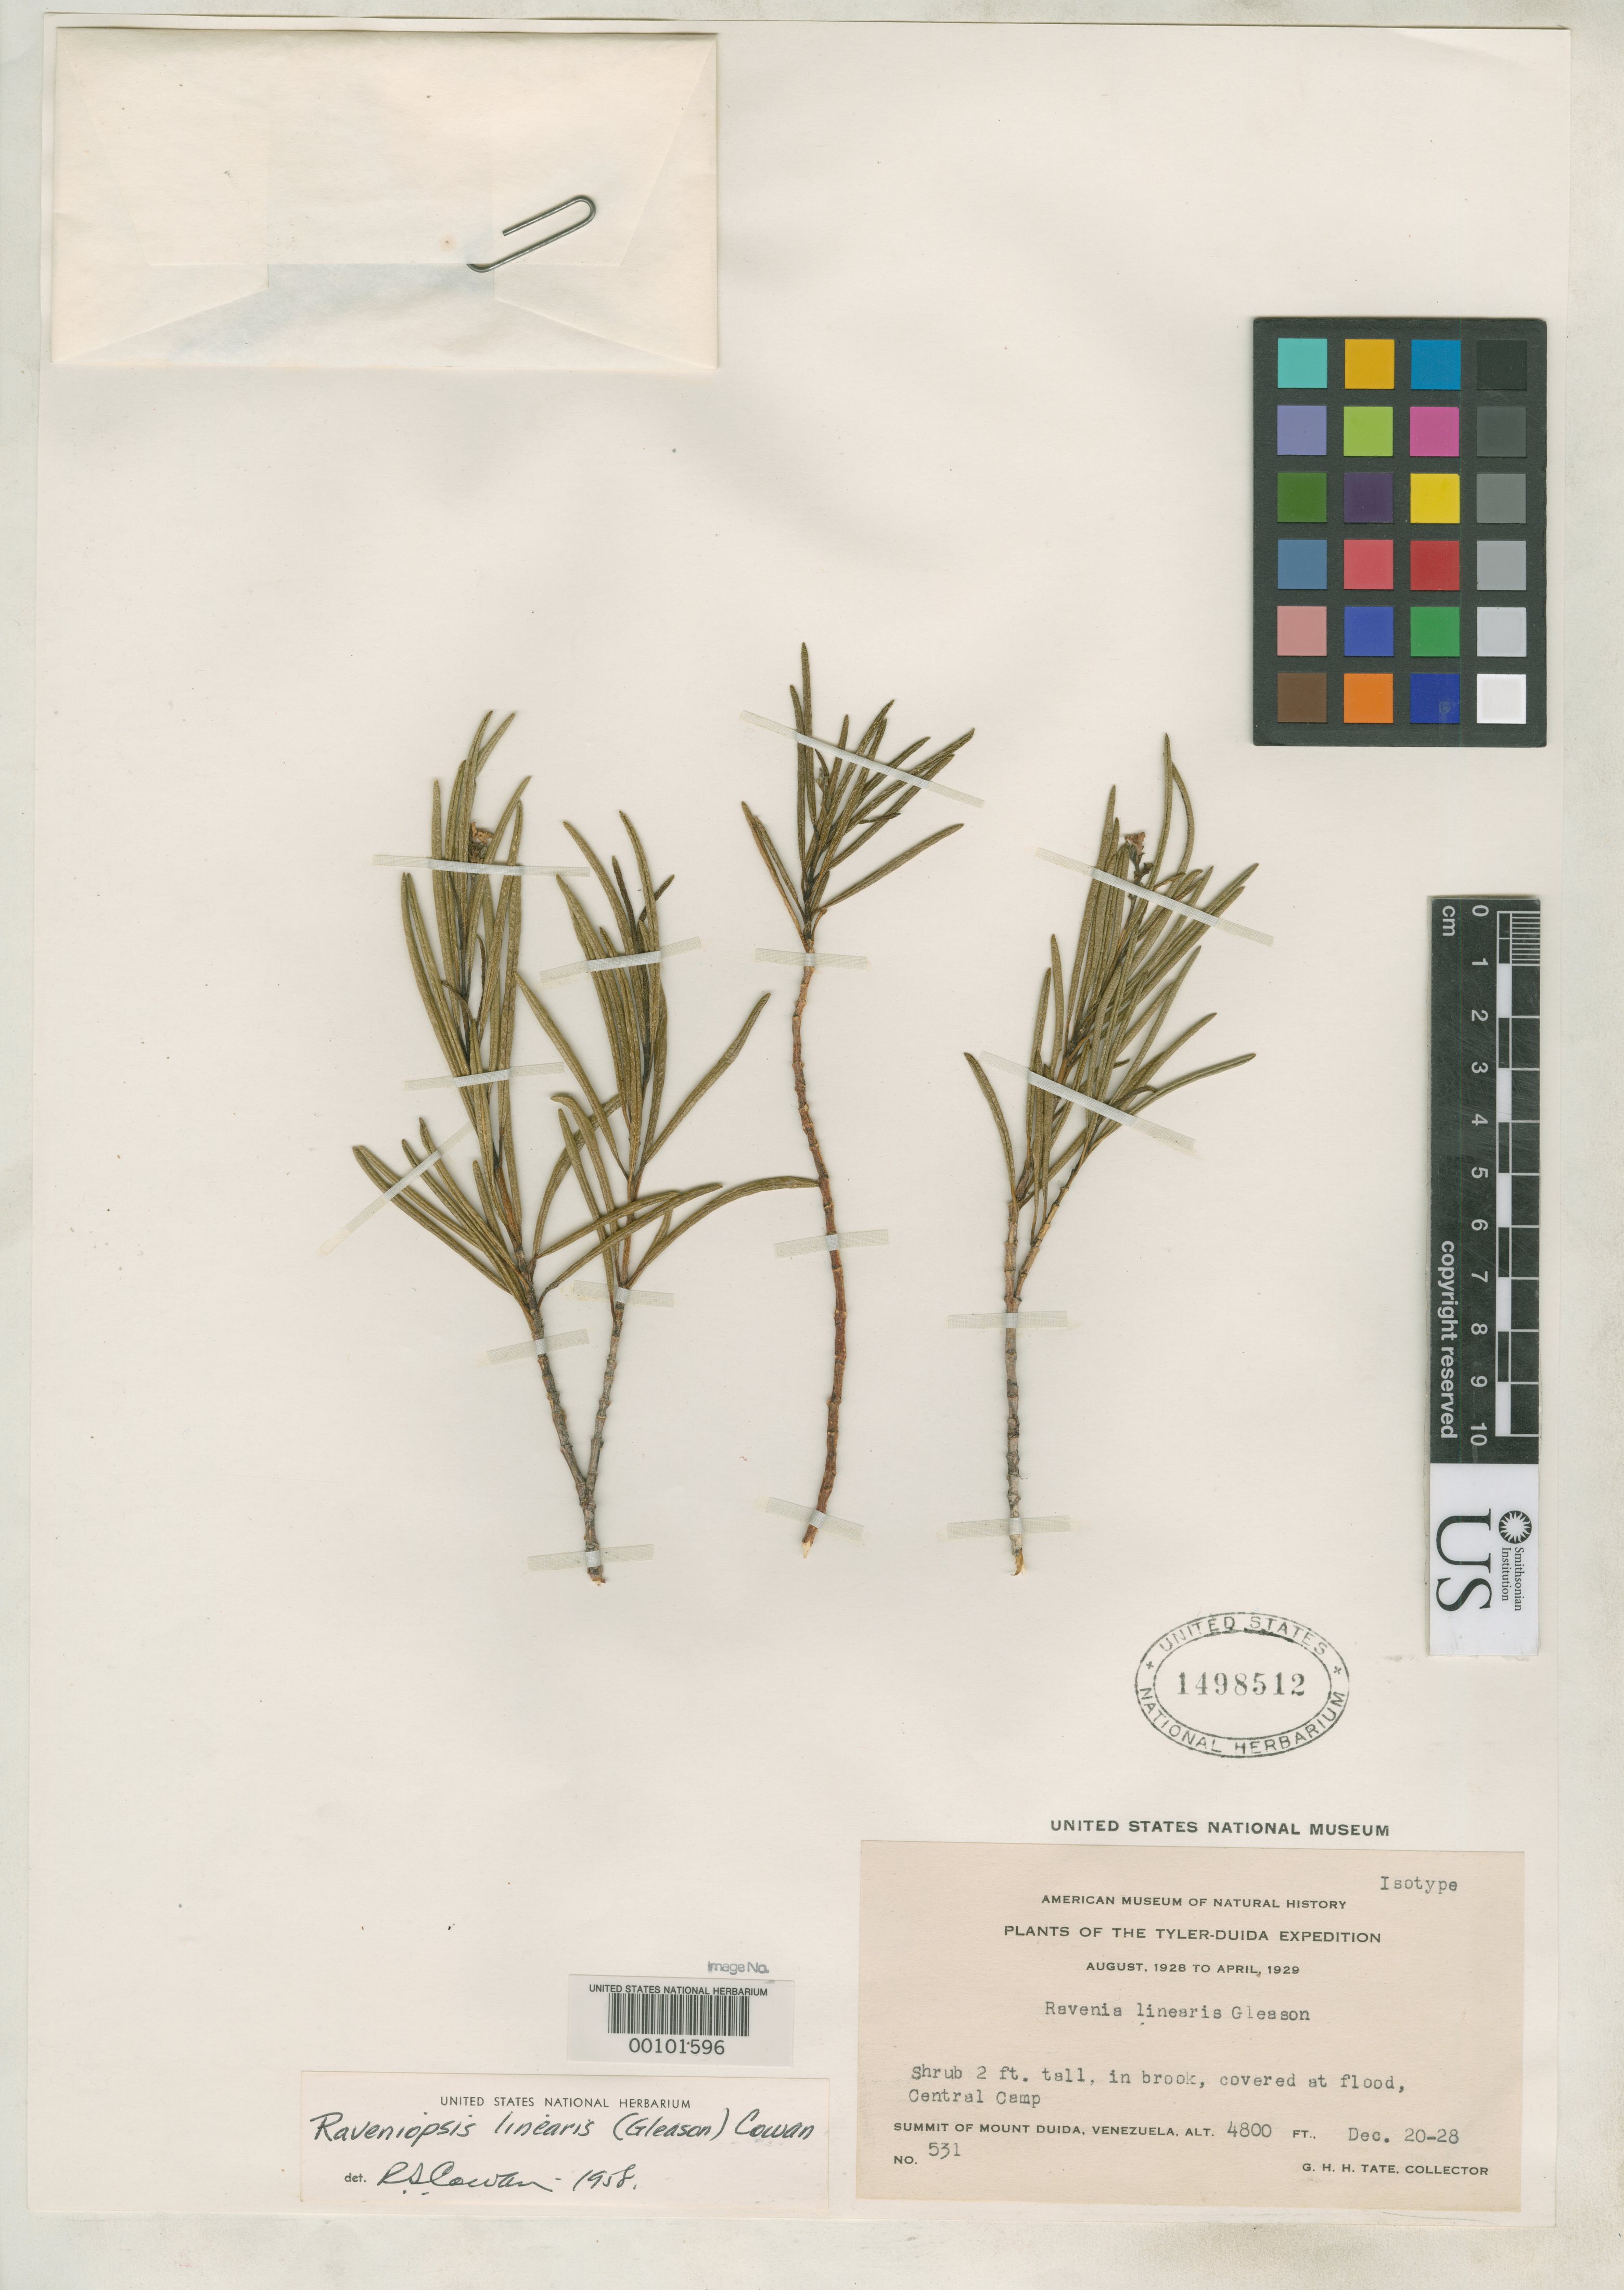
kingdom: Plantae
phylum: Tracheophyta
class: Magnoliopsida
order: Sapindales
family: Rutaceae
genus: Ravenia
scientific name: Ravenia linearis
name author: Gleason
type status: Isotype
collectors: G. H. H.Tate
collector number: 531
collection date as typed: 20 Dec 1928 to 28 Dec 1928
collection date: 1928-12-20/1928-12-28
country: Venezuela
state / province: Amazonas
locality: Summit of Mt. Duida; alt. 4800 ft.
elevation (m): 1463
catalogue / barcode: US 1498512